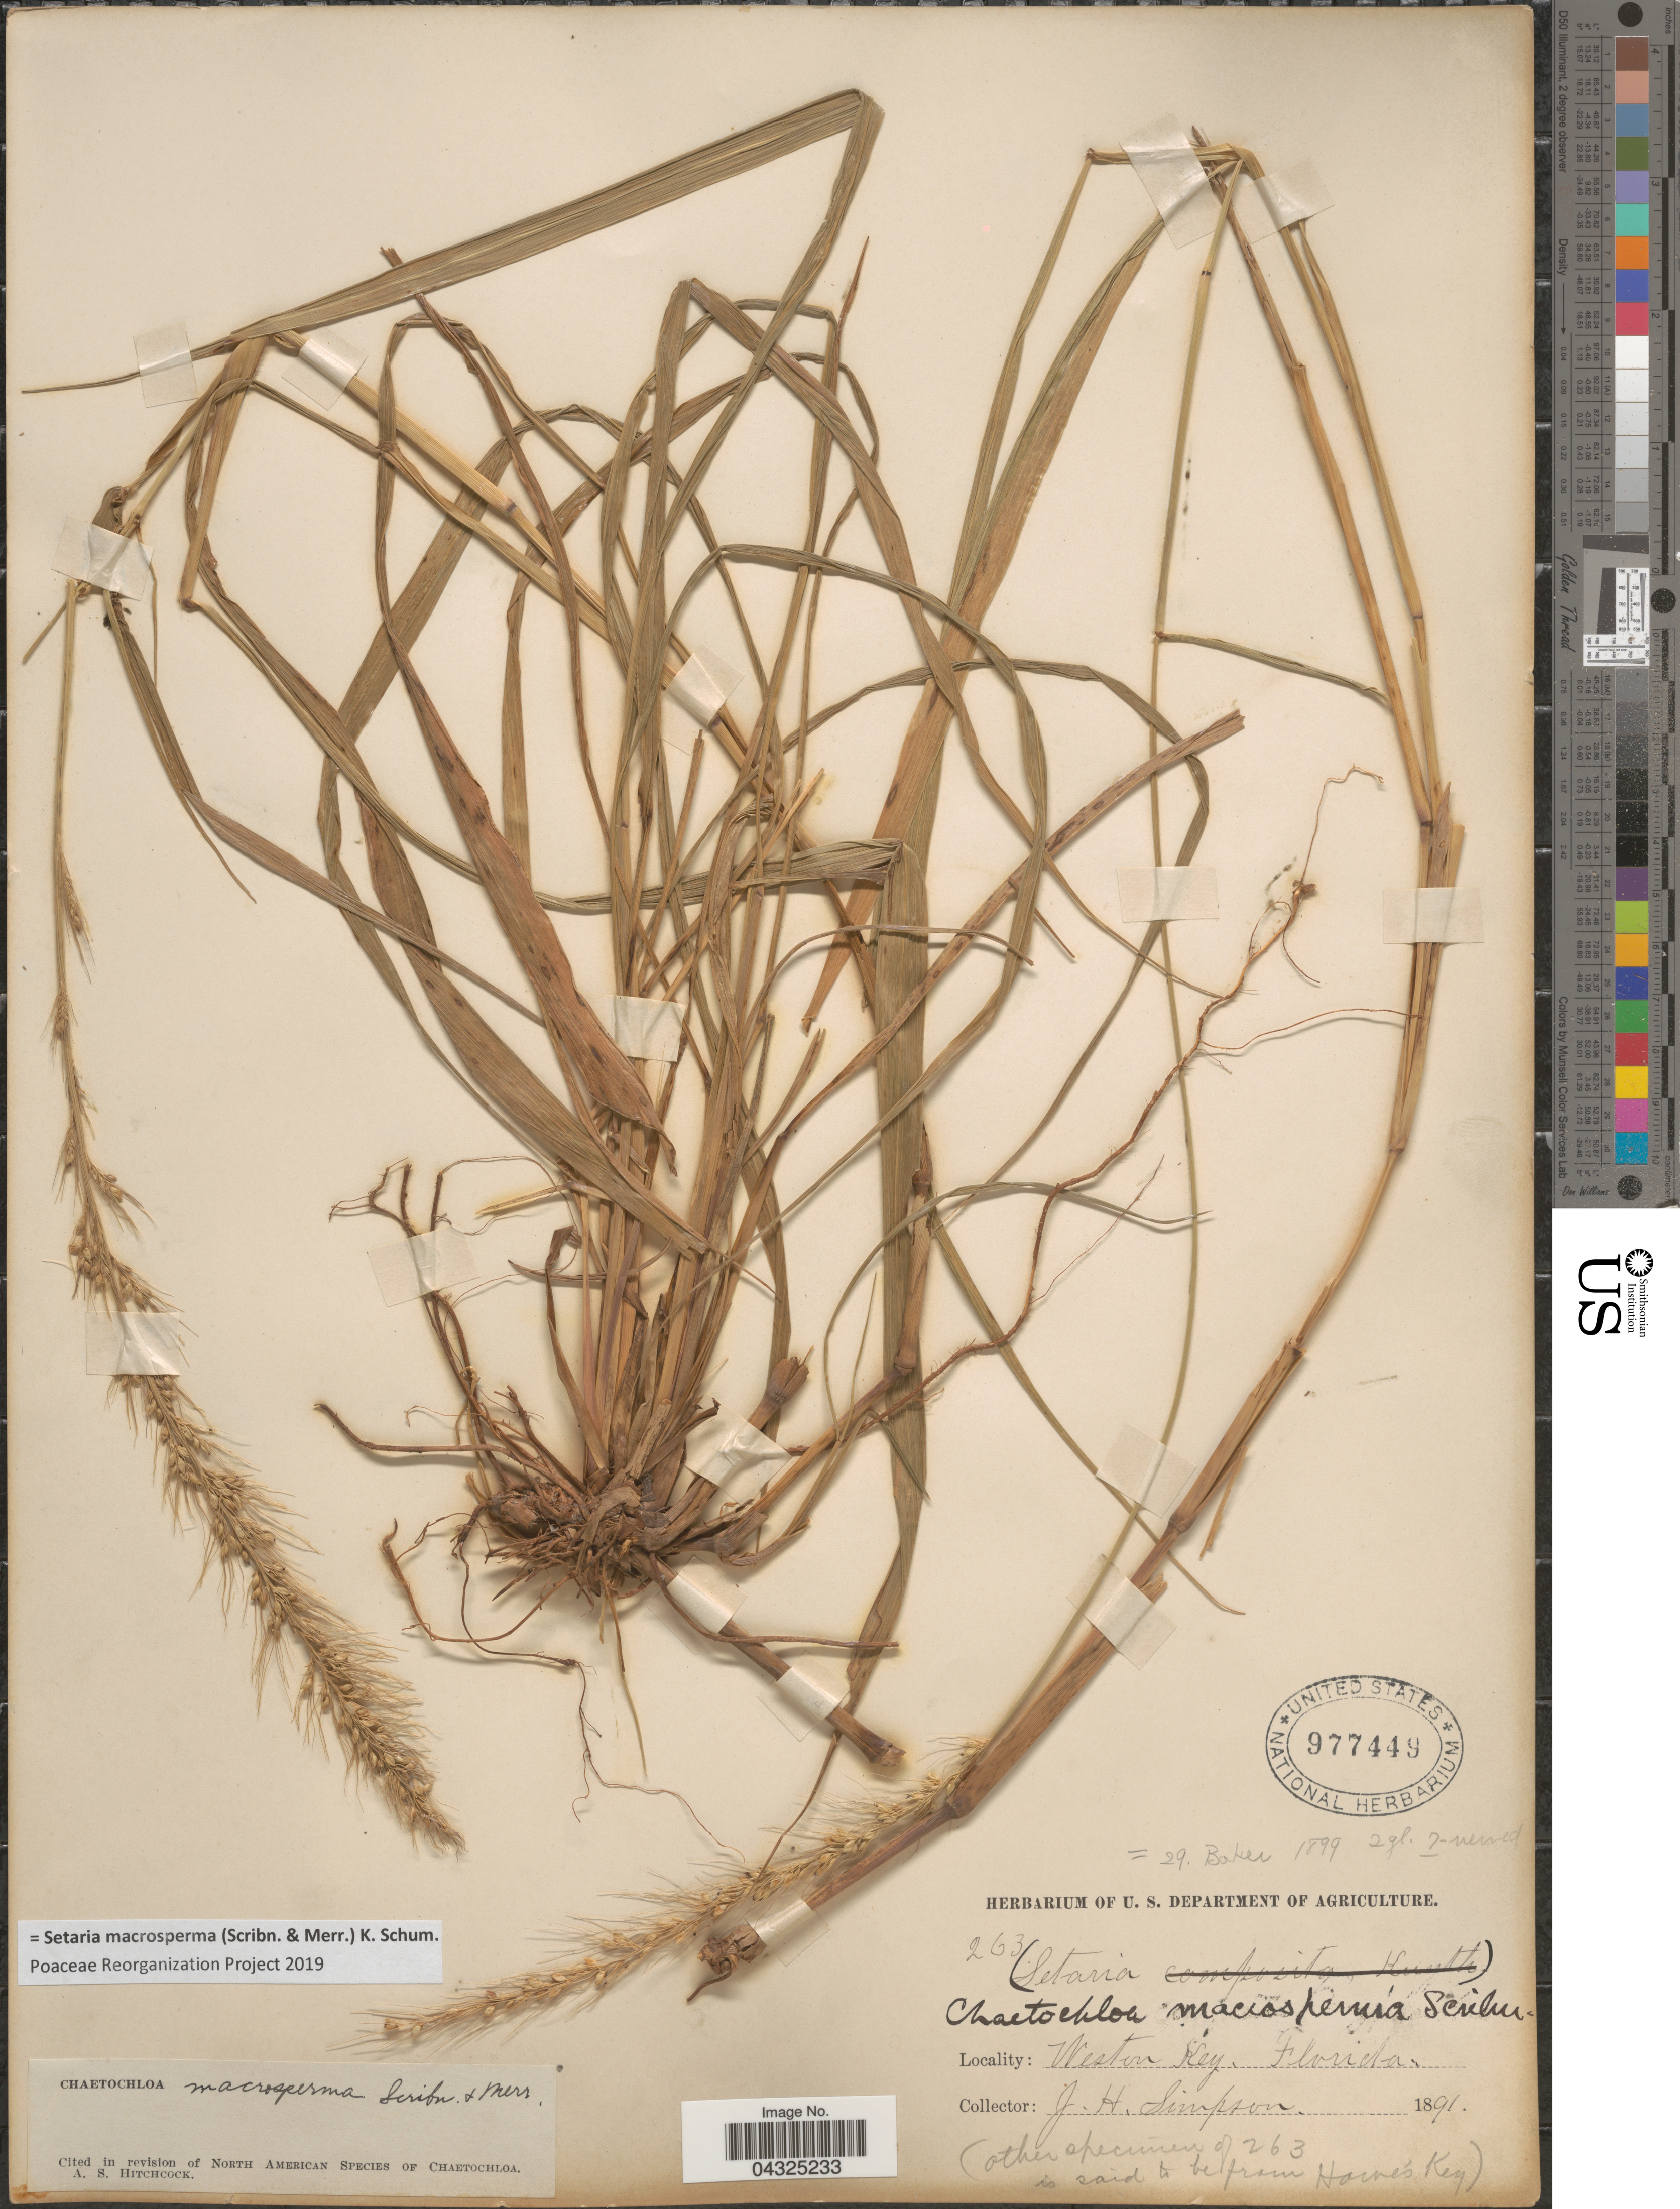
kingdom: Plantae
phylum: Tracheophyta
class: Liliopsida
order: Poales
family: Poaceae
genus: Setaria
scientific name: Setaria macrosperma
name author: (Scribn. & Merr.) K. Schum.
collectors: J. H. Simpson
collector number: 263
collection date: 1891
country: United States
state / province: Florida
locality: Western Key.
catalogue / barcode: US 977449